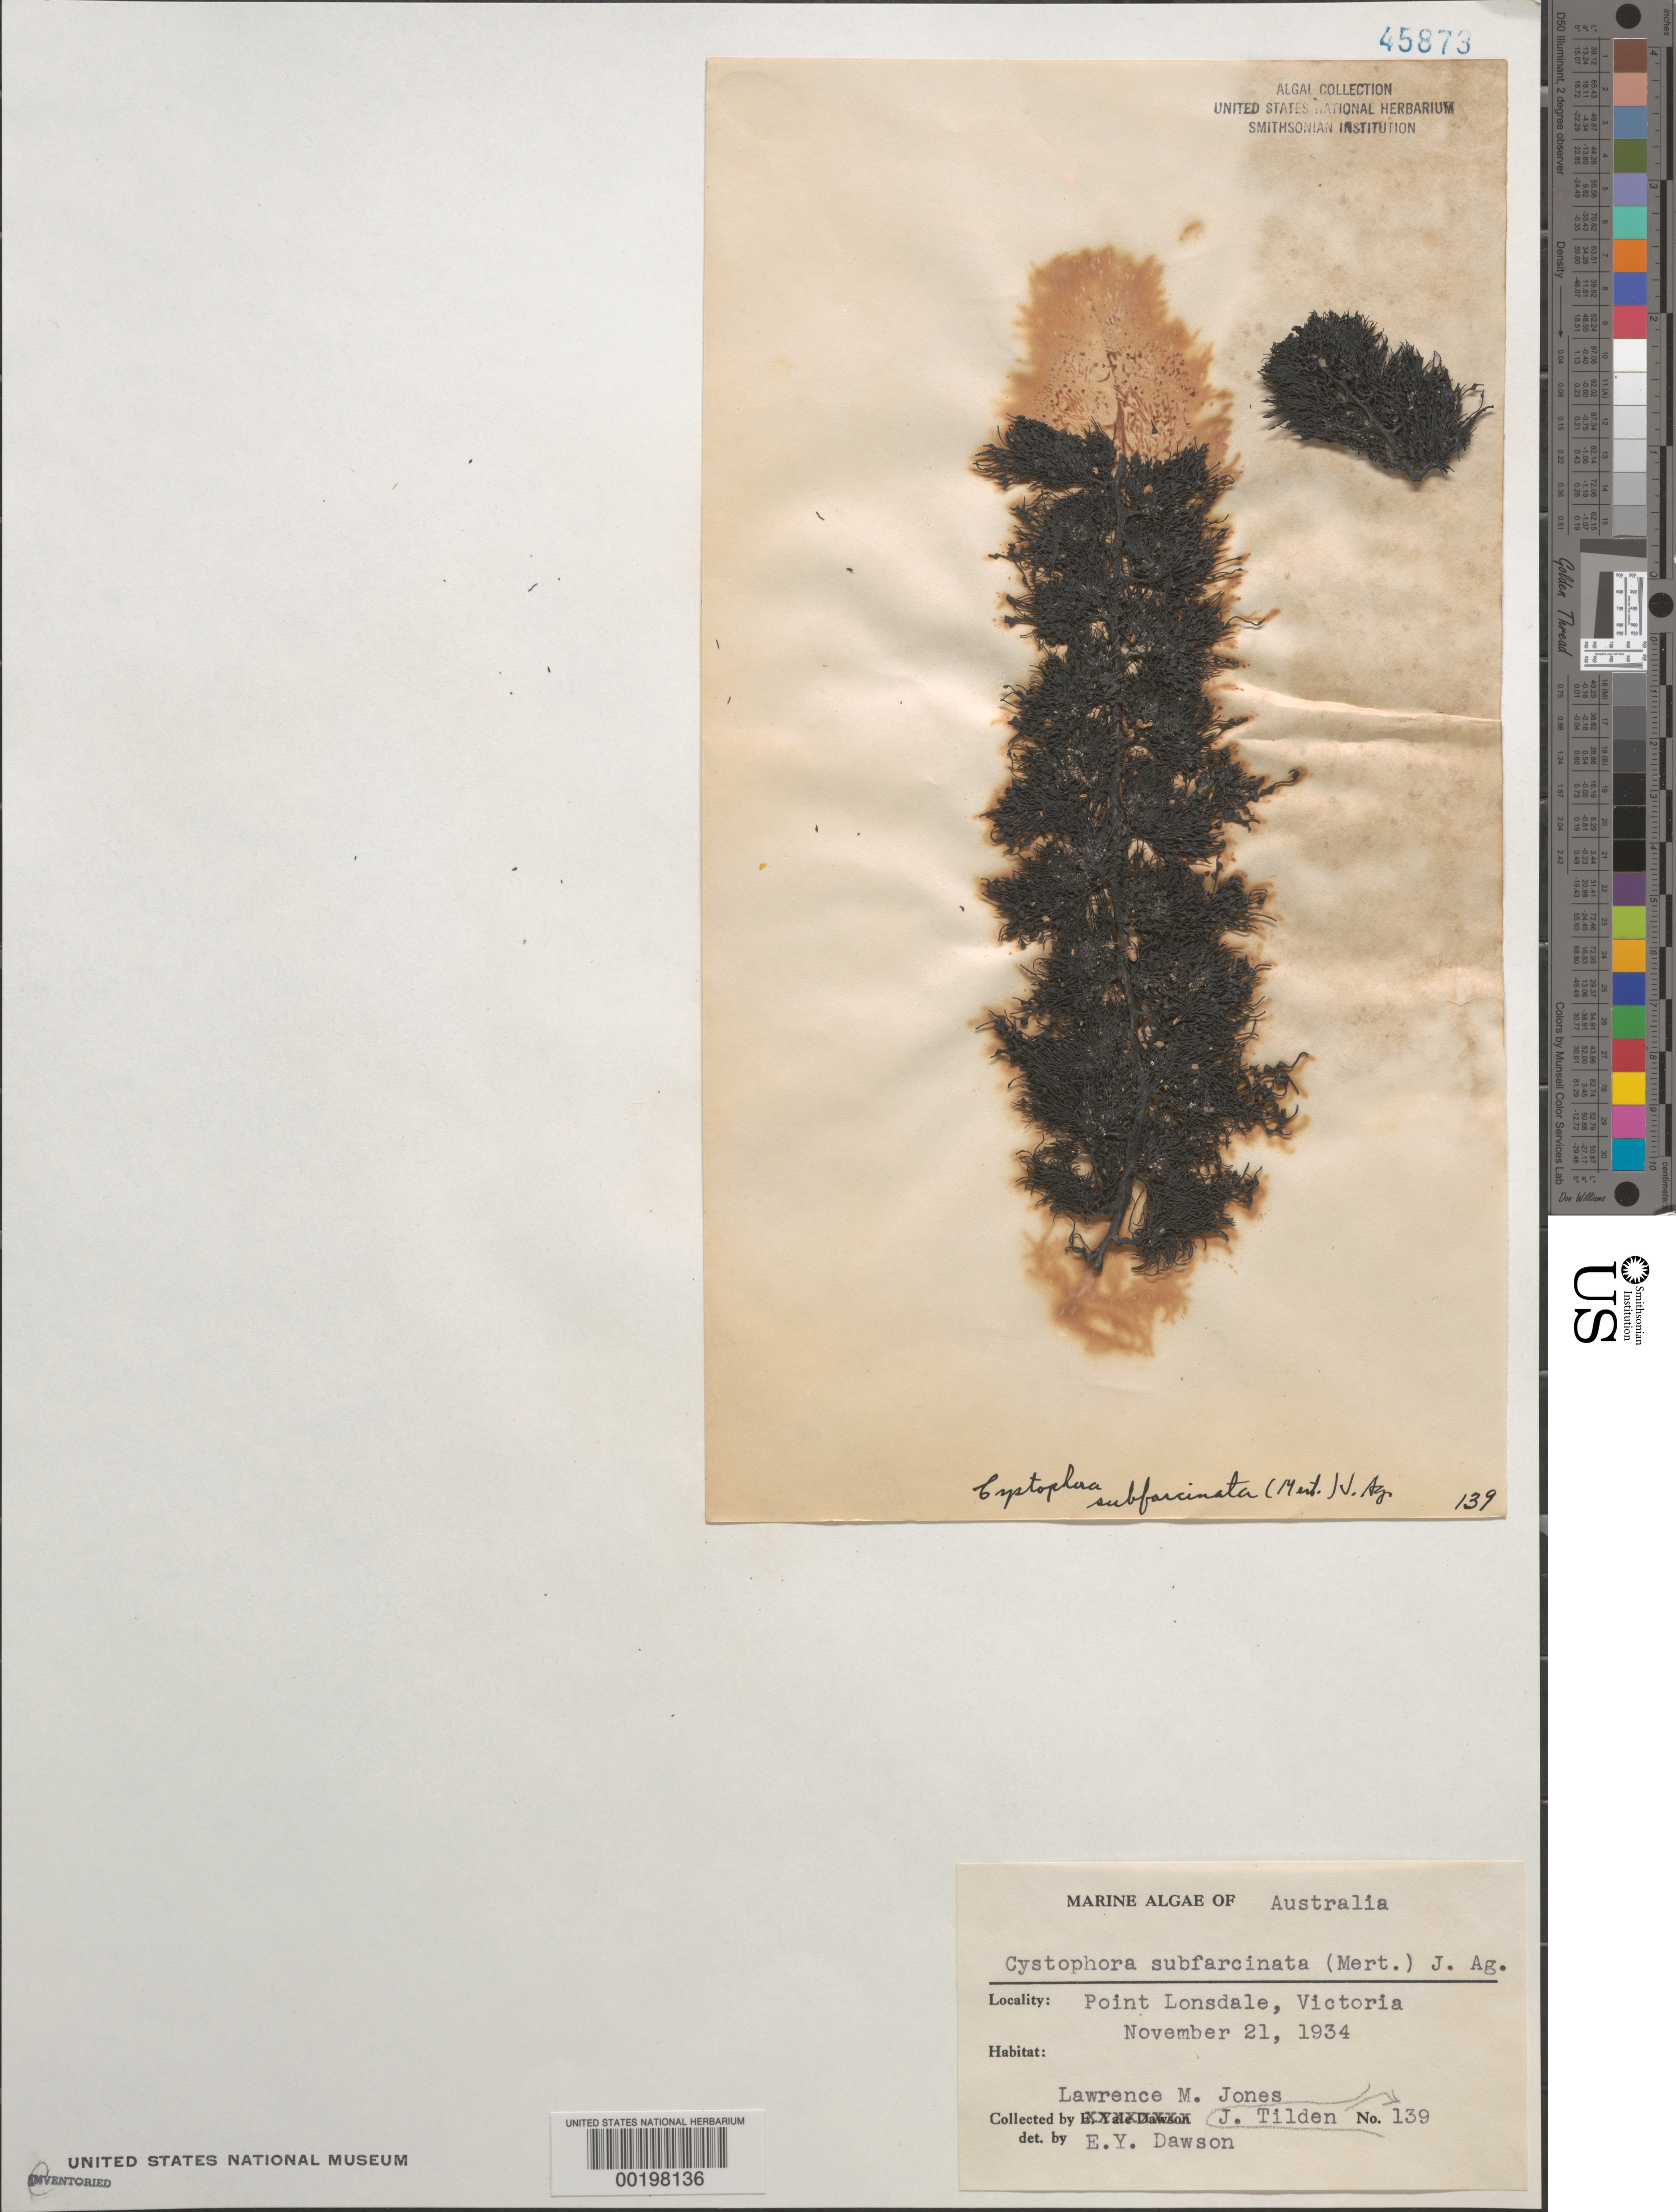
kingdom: Chromista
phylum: Ochrophyta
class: Phaeophyceae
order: Fucales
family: Sargassaceae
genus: Cystophora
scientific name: Cystophora subfarcinata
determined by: Dawson, E. Y.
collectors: L. M. Jones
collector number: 139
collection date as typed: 21 Nov 1934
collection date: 1934-11-21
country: Australia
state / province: Victoria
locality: Point lonsdale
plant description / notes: Tilden, South Pacific Plants, Second Series, 1934-1935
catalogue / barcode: US 45873